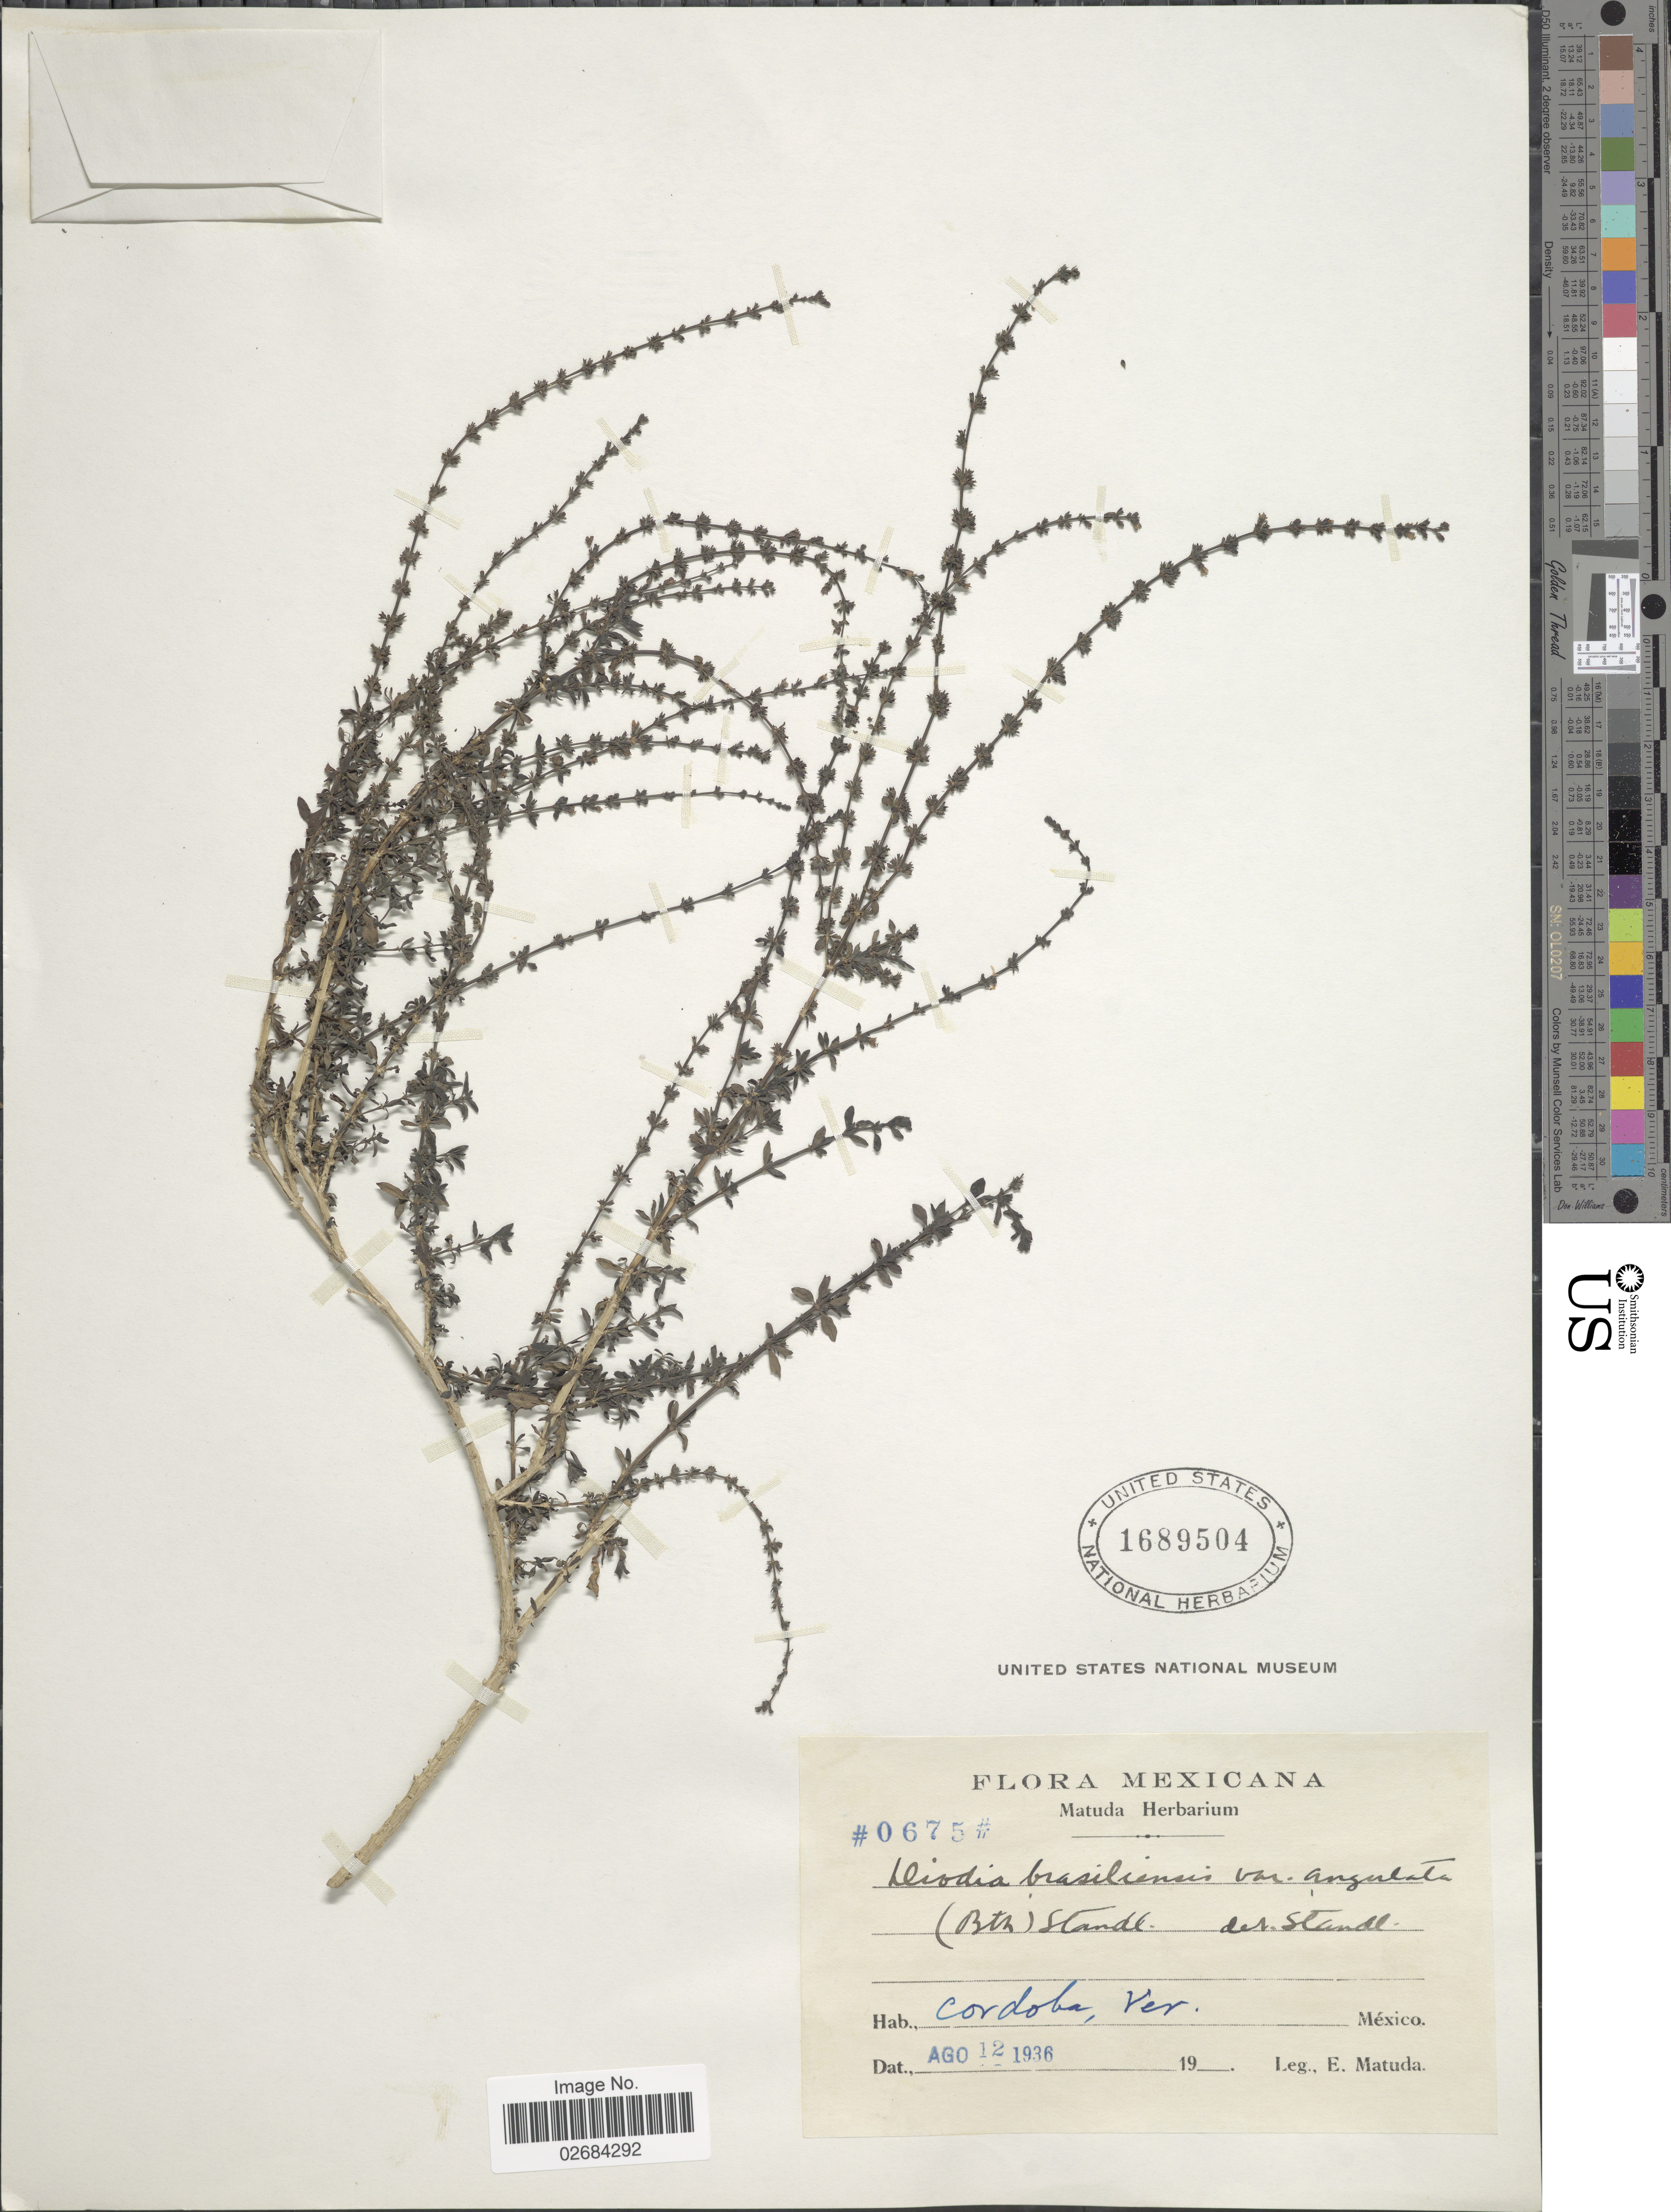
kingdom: Plantae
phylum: Tracheophyta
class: Magnoliopsida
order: Gentianales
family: Rubiaceae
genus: Diodia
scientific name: Diodia brasiliensis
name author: Spreng.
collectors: E. Matuda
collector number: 0675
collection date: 1936-08-12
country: Mexico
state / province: Veracruz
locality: Cordoba, Ver.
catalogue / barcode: US 1689504